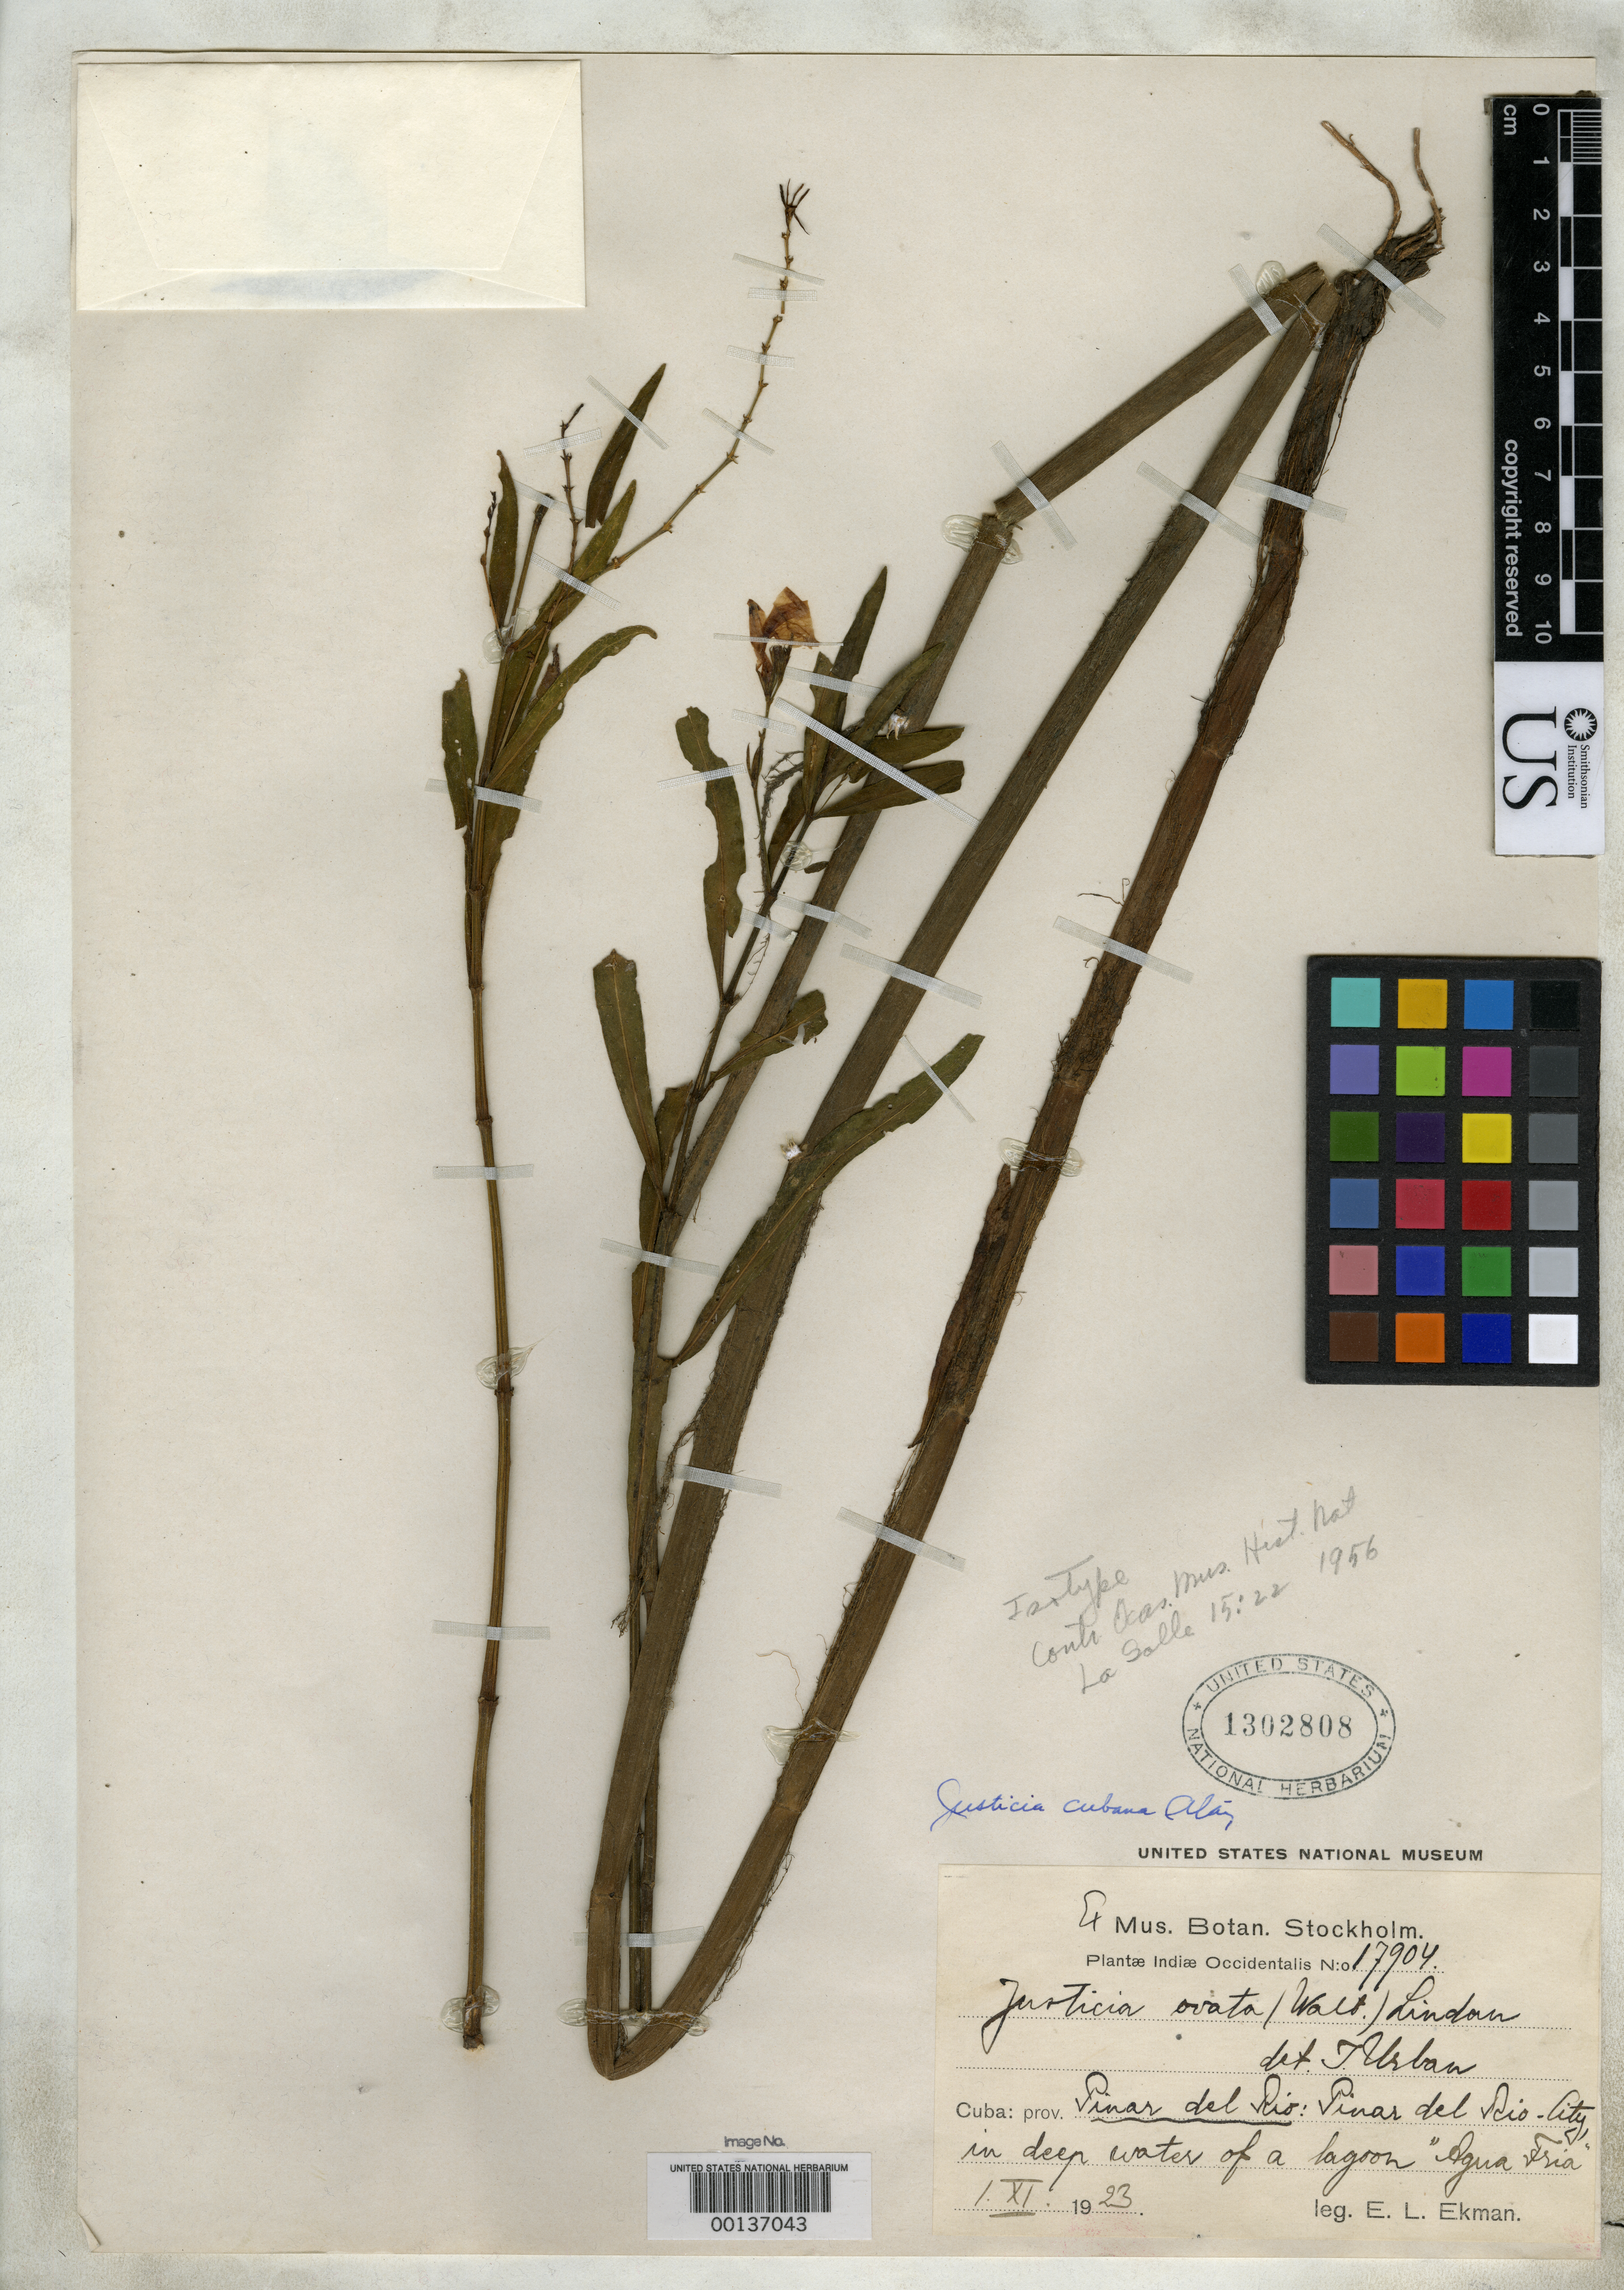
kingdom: Plantae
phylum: Tracheophyta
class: Magnoliopsida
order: Lamiales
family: Acanthaceae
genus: Justicia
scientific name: Justicia cubana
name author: Alain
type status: Isotype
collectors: E. L. Ekman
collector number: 17904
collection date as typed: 01 Nov 1923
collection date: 1923-11-01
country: Cuba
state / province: Pinar del Río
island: Greater Antilles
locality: Pinar del Rio.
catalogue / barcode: US 1302808